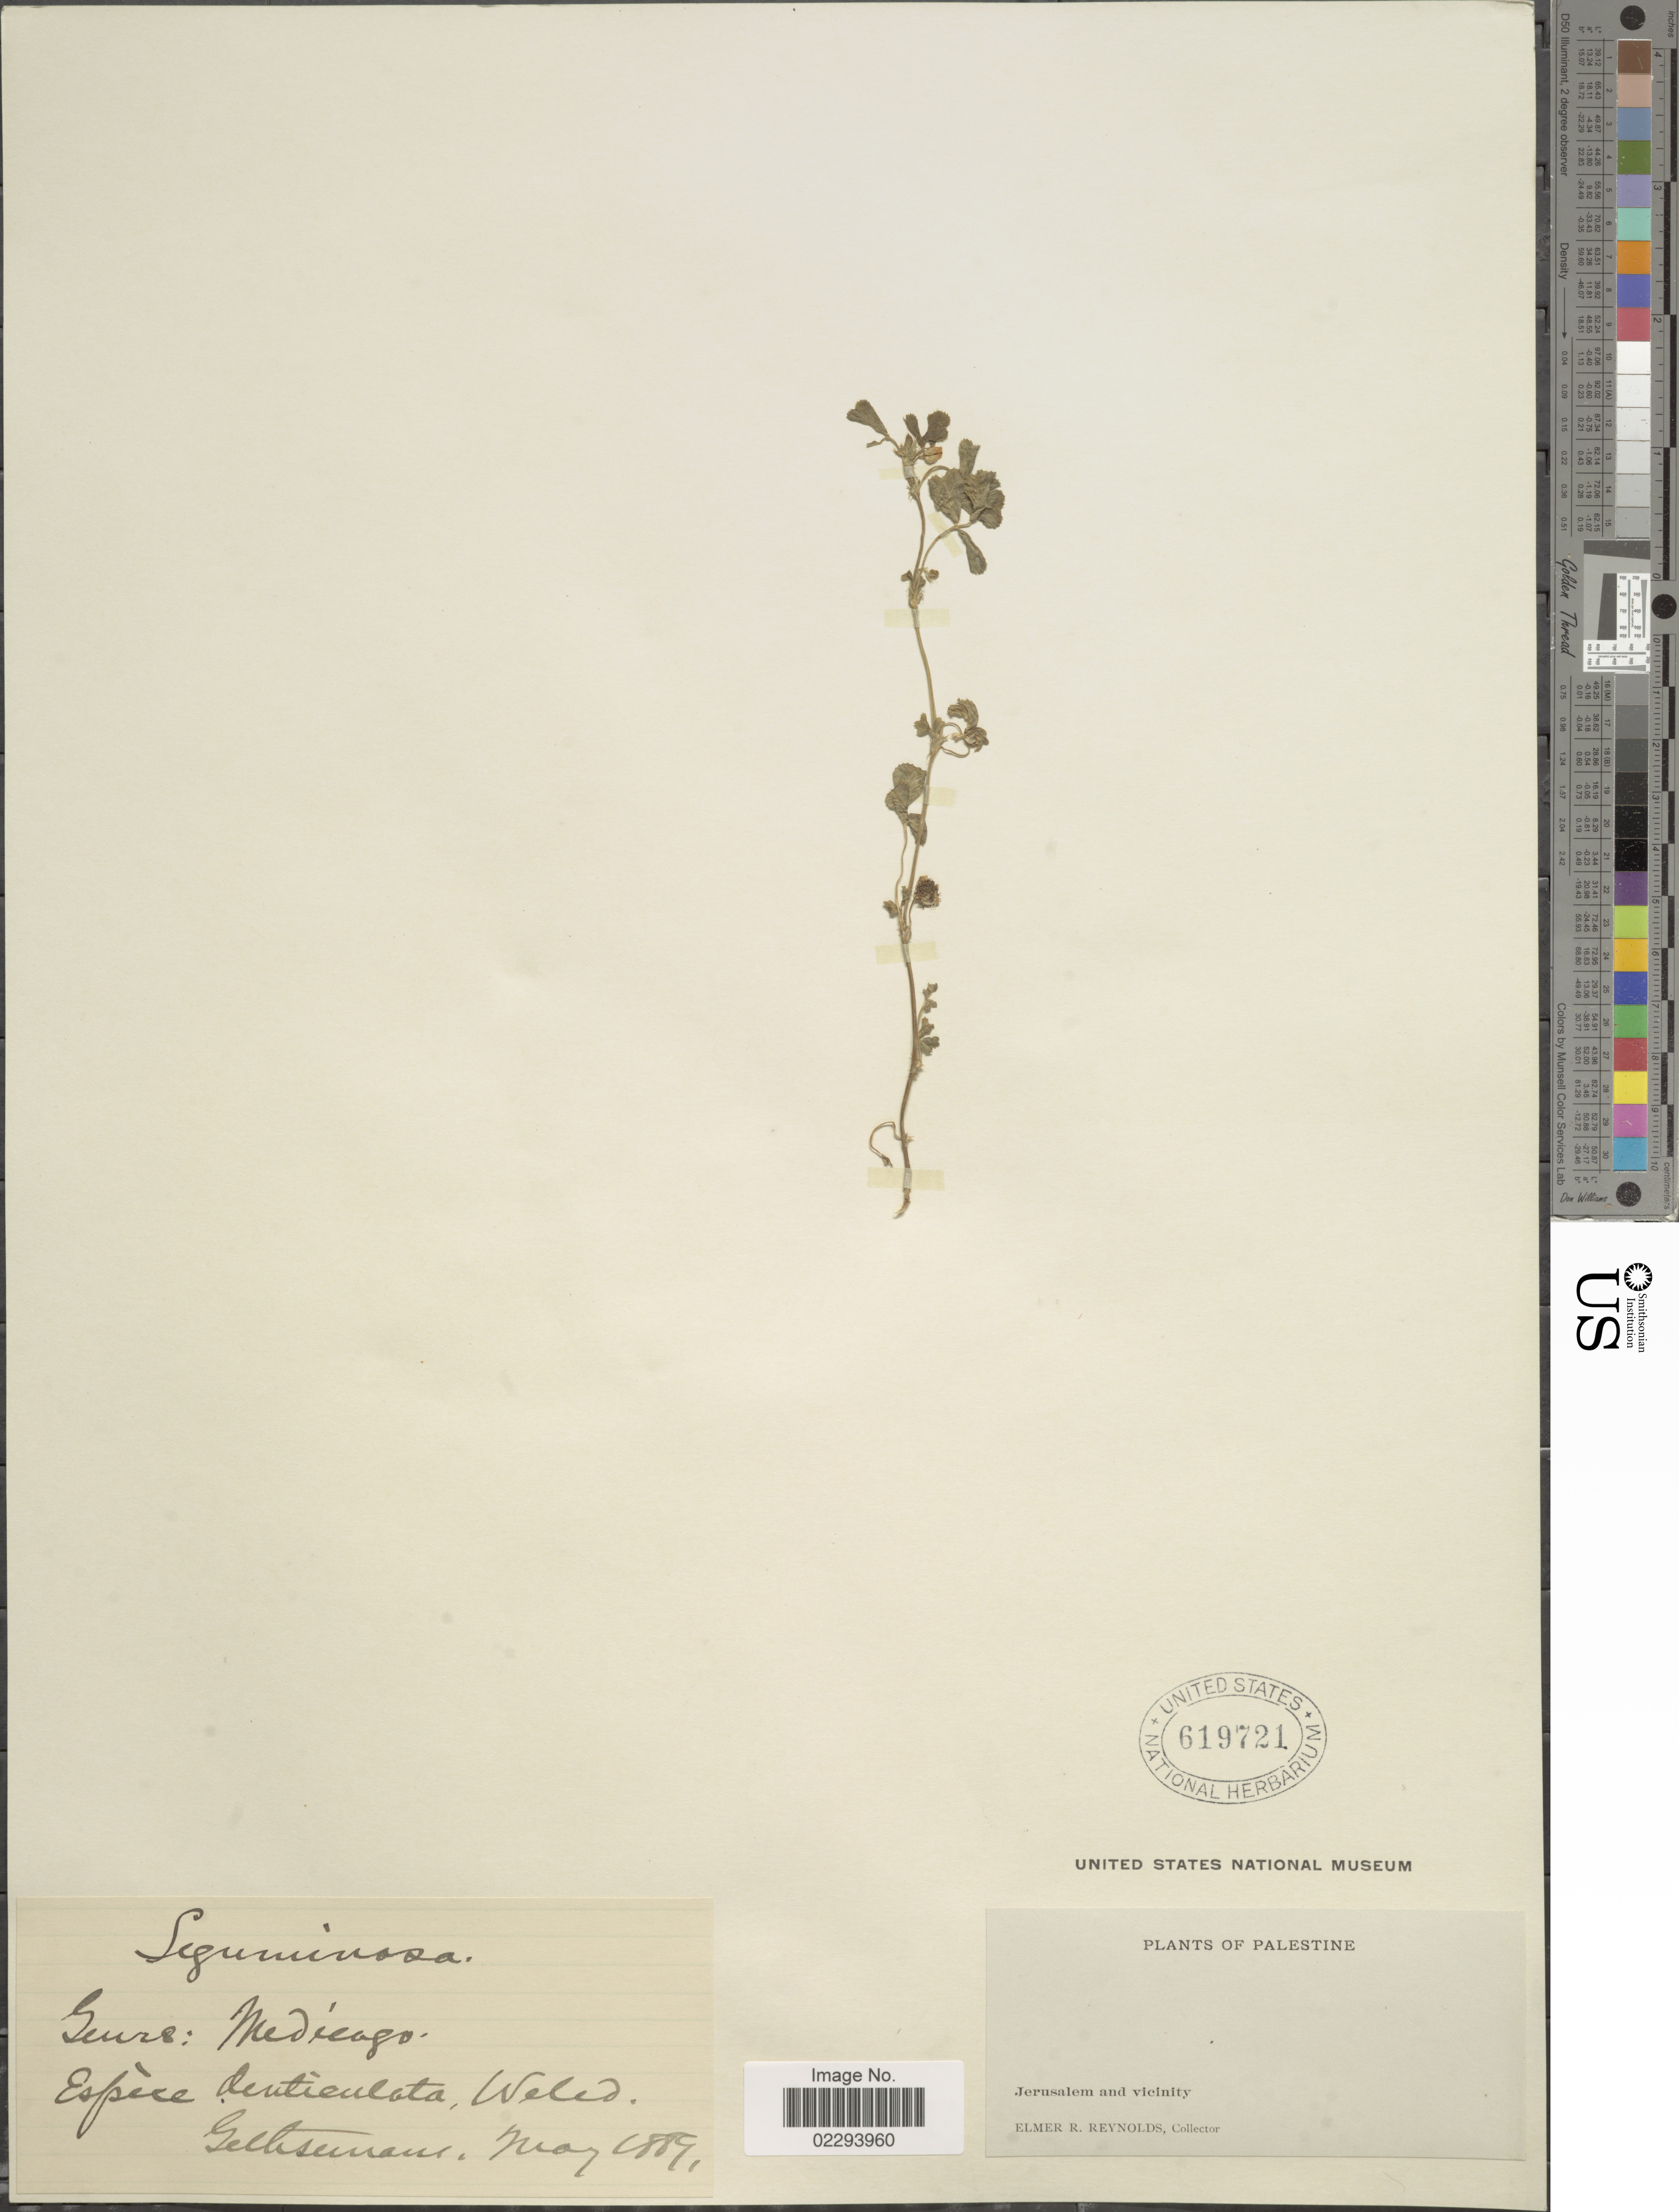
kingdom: Plantae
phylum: Tracheophyta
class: Magnoliopsida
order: Fabales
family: Fabaceae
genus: Medicago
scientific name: Medicago denticulata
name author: Willd.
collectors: E. Reynolds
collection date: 1889-05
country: Israel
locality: Palestine, Jerusalem and vicinity. Espece Dentieulata , Weled, Gelhsunanan [interpreted].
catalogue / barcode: US 619721